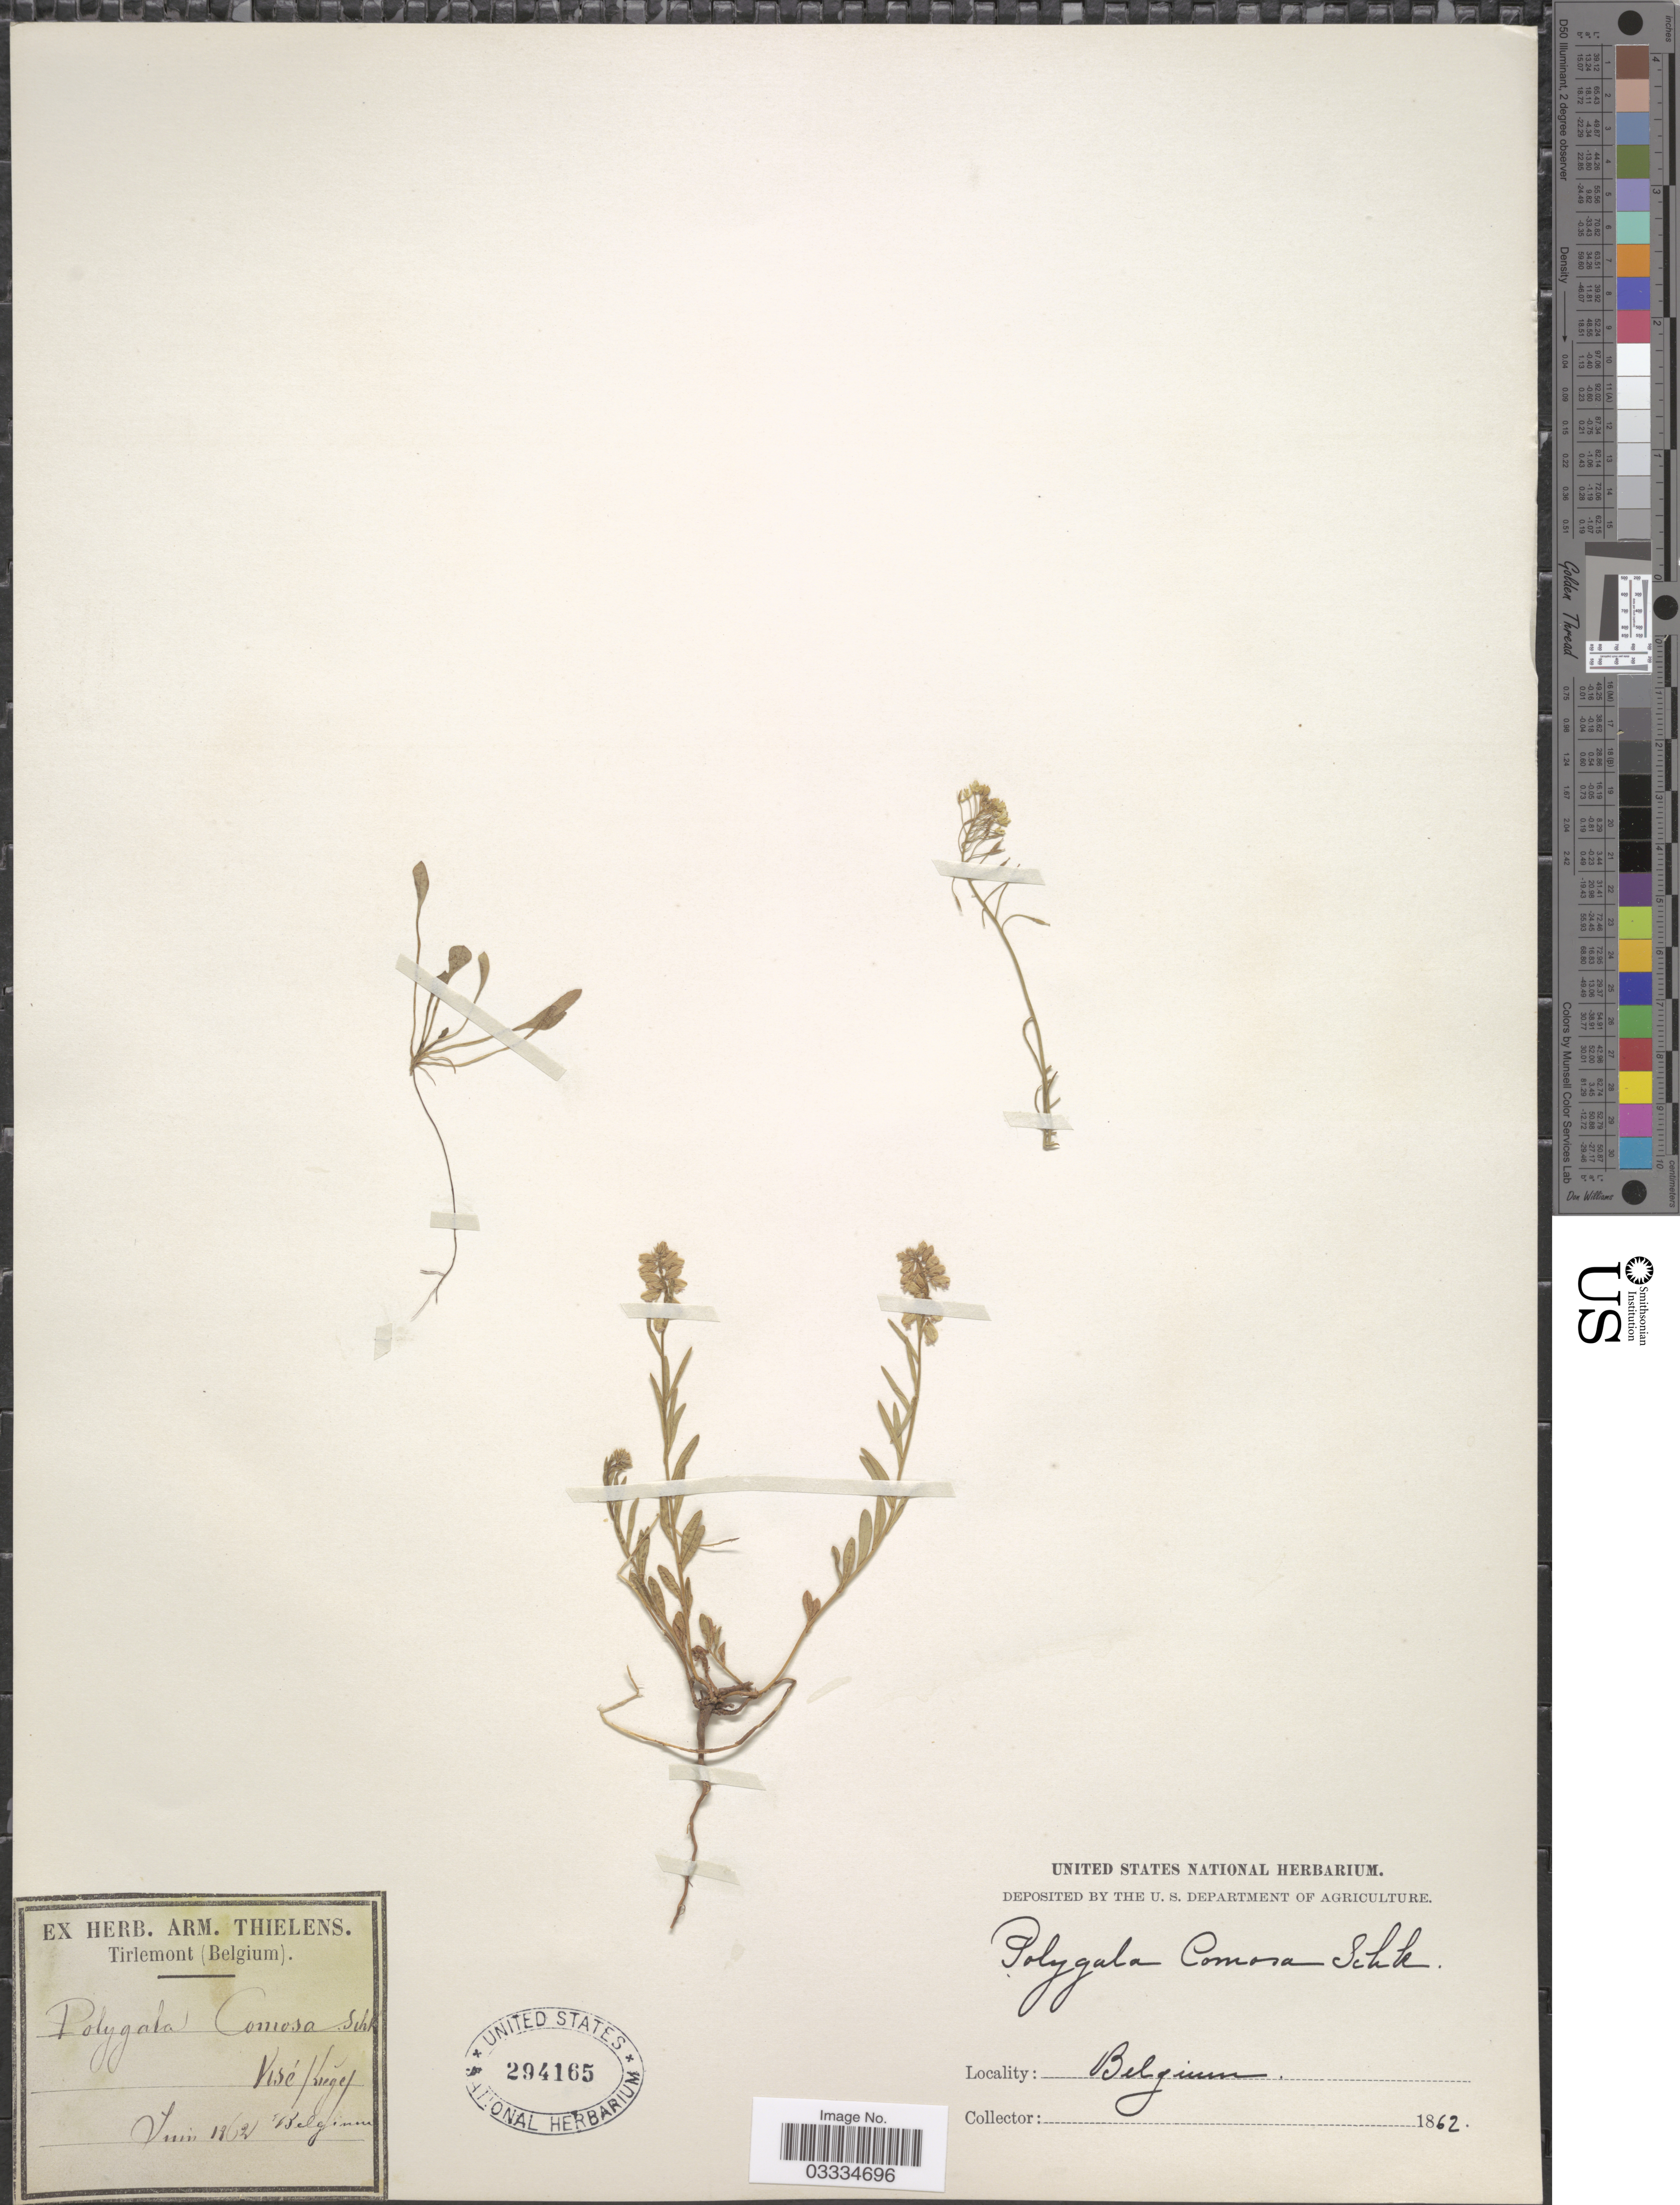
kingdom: Plantae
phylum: Tracheophyta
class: Magnoliopsida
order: Fabales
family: Polygalaceae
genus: Polygala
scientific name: Polygala comosa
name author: Schkuhr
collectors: ex herb. Armand Thielens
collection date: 1862-06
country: Belgium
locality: Visé (Liége).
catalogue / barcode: US 294165